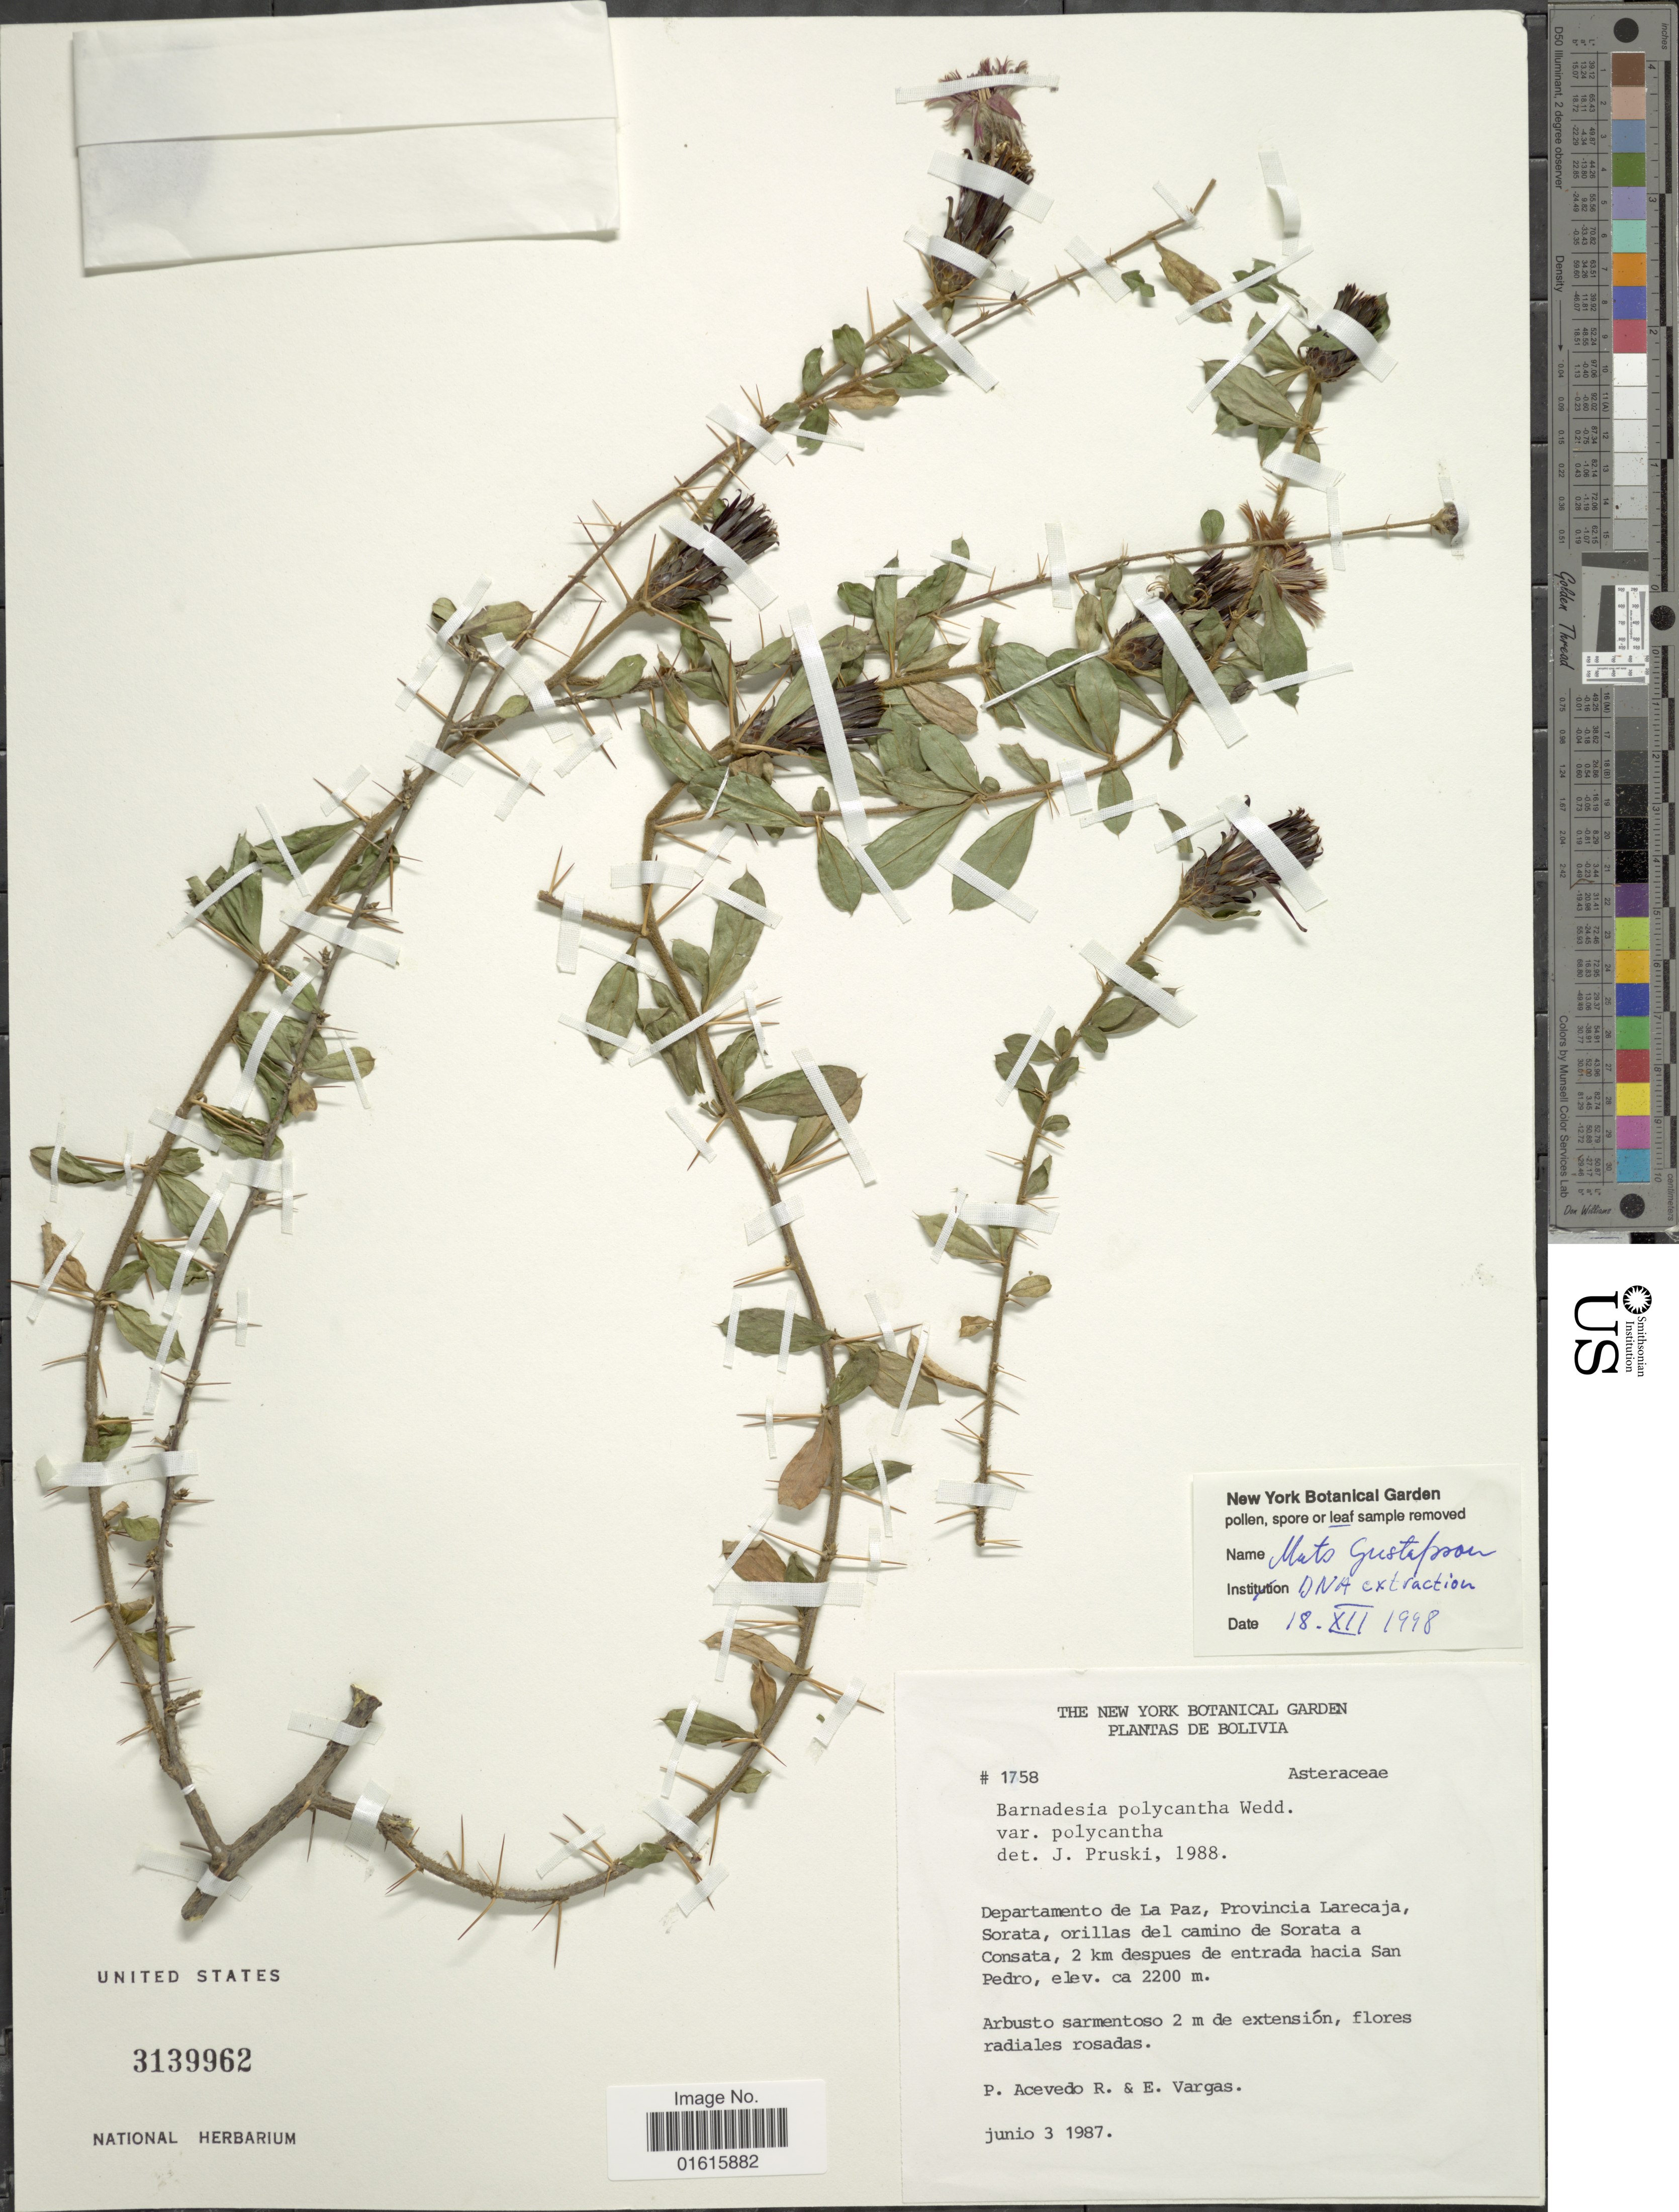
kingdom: Plantae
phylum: Tracheophyta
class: Magnoliopsida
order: Asterales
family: Asteraceae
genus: Barnadesia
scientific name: Barnadesia polyacantha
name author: Wedd.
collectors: P. Acevedo-Rodr. & E. Vargas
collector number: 1758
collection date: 1987-06-03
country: Bolivia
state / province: La Paz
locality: Provincia Larecaja, Sorata, rillas del camino de Sorata a Consara, 2 km despues de entrada hacia San Pedro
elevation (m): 2200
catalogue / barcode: US 3139962